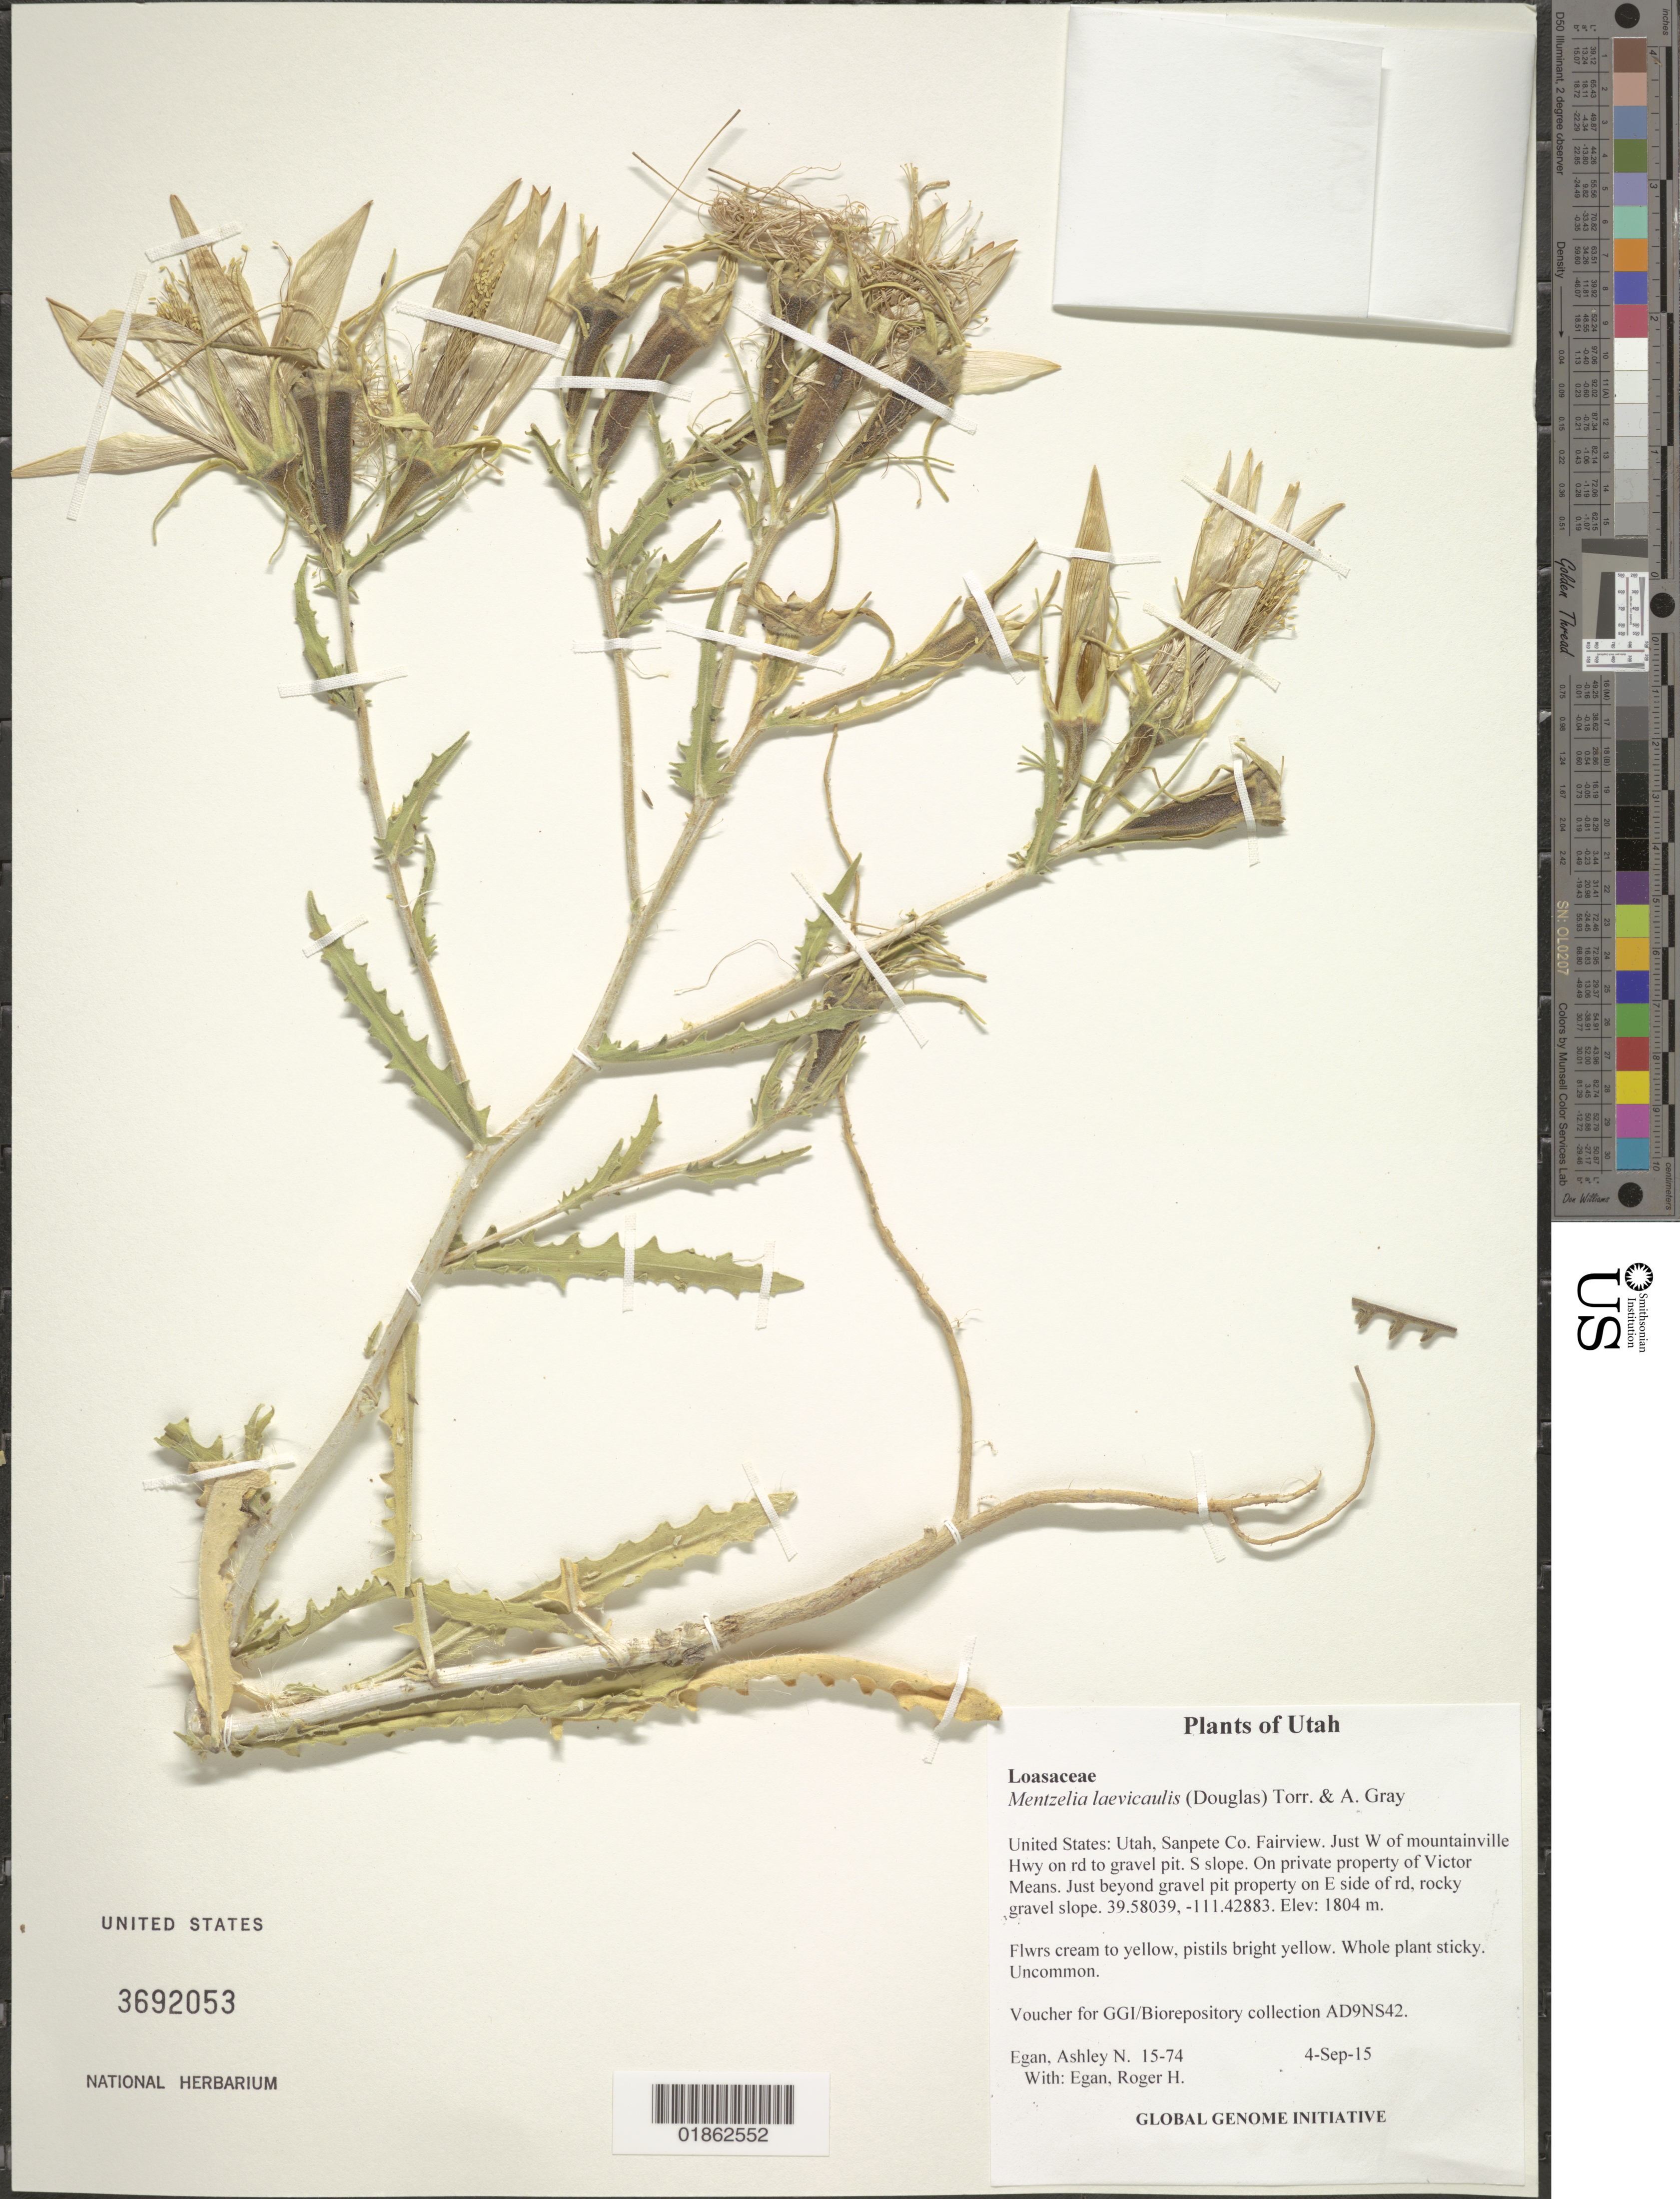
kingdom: Plantae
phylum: Tracheophyta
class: Magnoliopsida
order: Cornales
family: Loasaceae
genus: Mentzelia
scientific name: Mentzelia laevicaulis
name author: (Douglas ex Hook.) Torr. & A. Gray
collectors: A. N. Egan & R. H. Egan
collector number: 15-74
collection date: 2015-09-04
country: United States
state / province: Utah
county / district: Sanpete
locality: Fairview. Just W of mountainville Hwy on rd to gravel pit. S slope. On private property of Victor Means. Just beyond gravel pit property on E side of rd, rocky gravel slope.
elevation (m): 1804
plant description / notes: Permission of owner signed in fieldbook.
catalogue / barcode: US 3692053